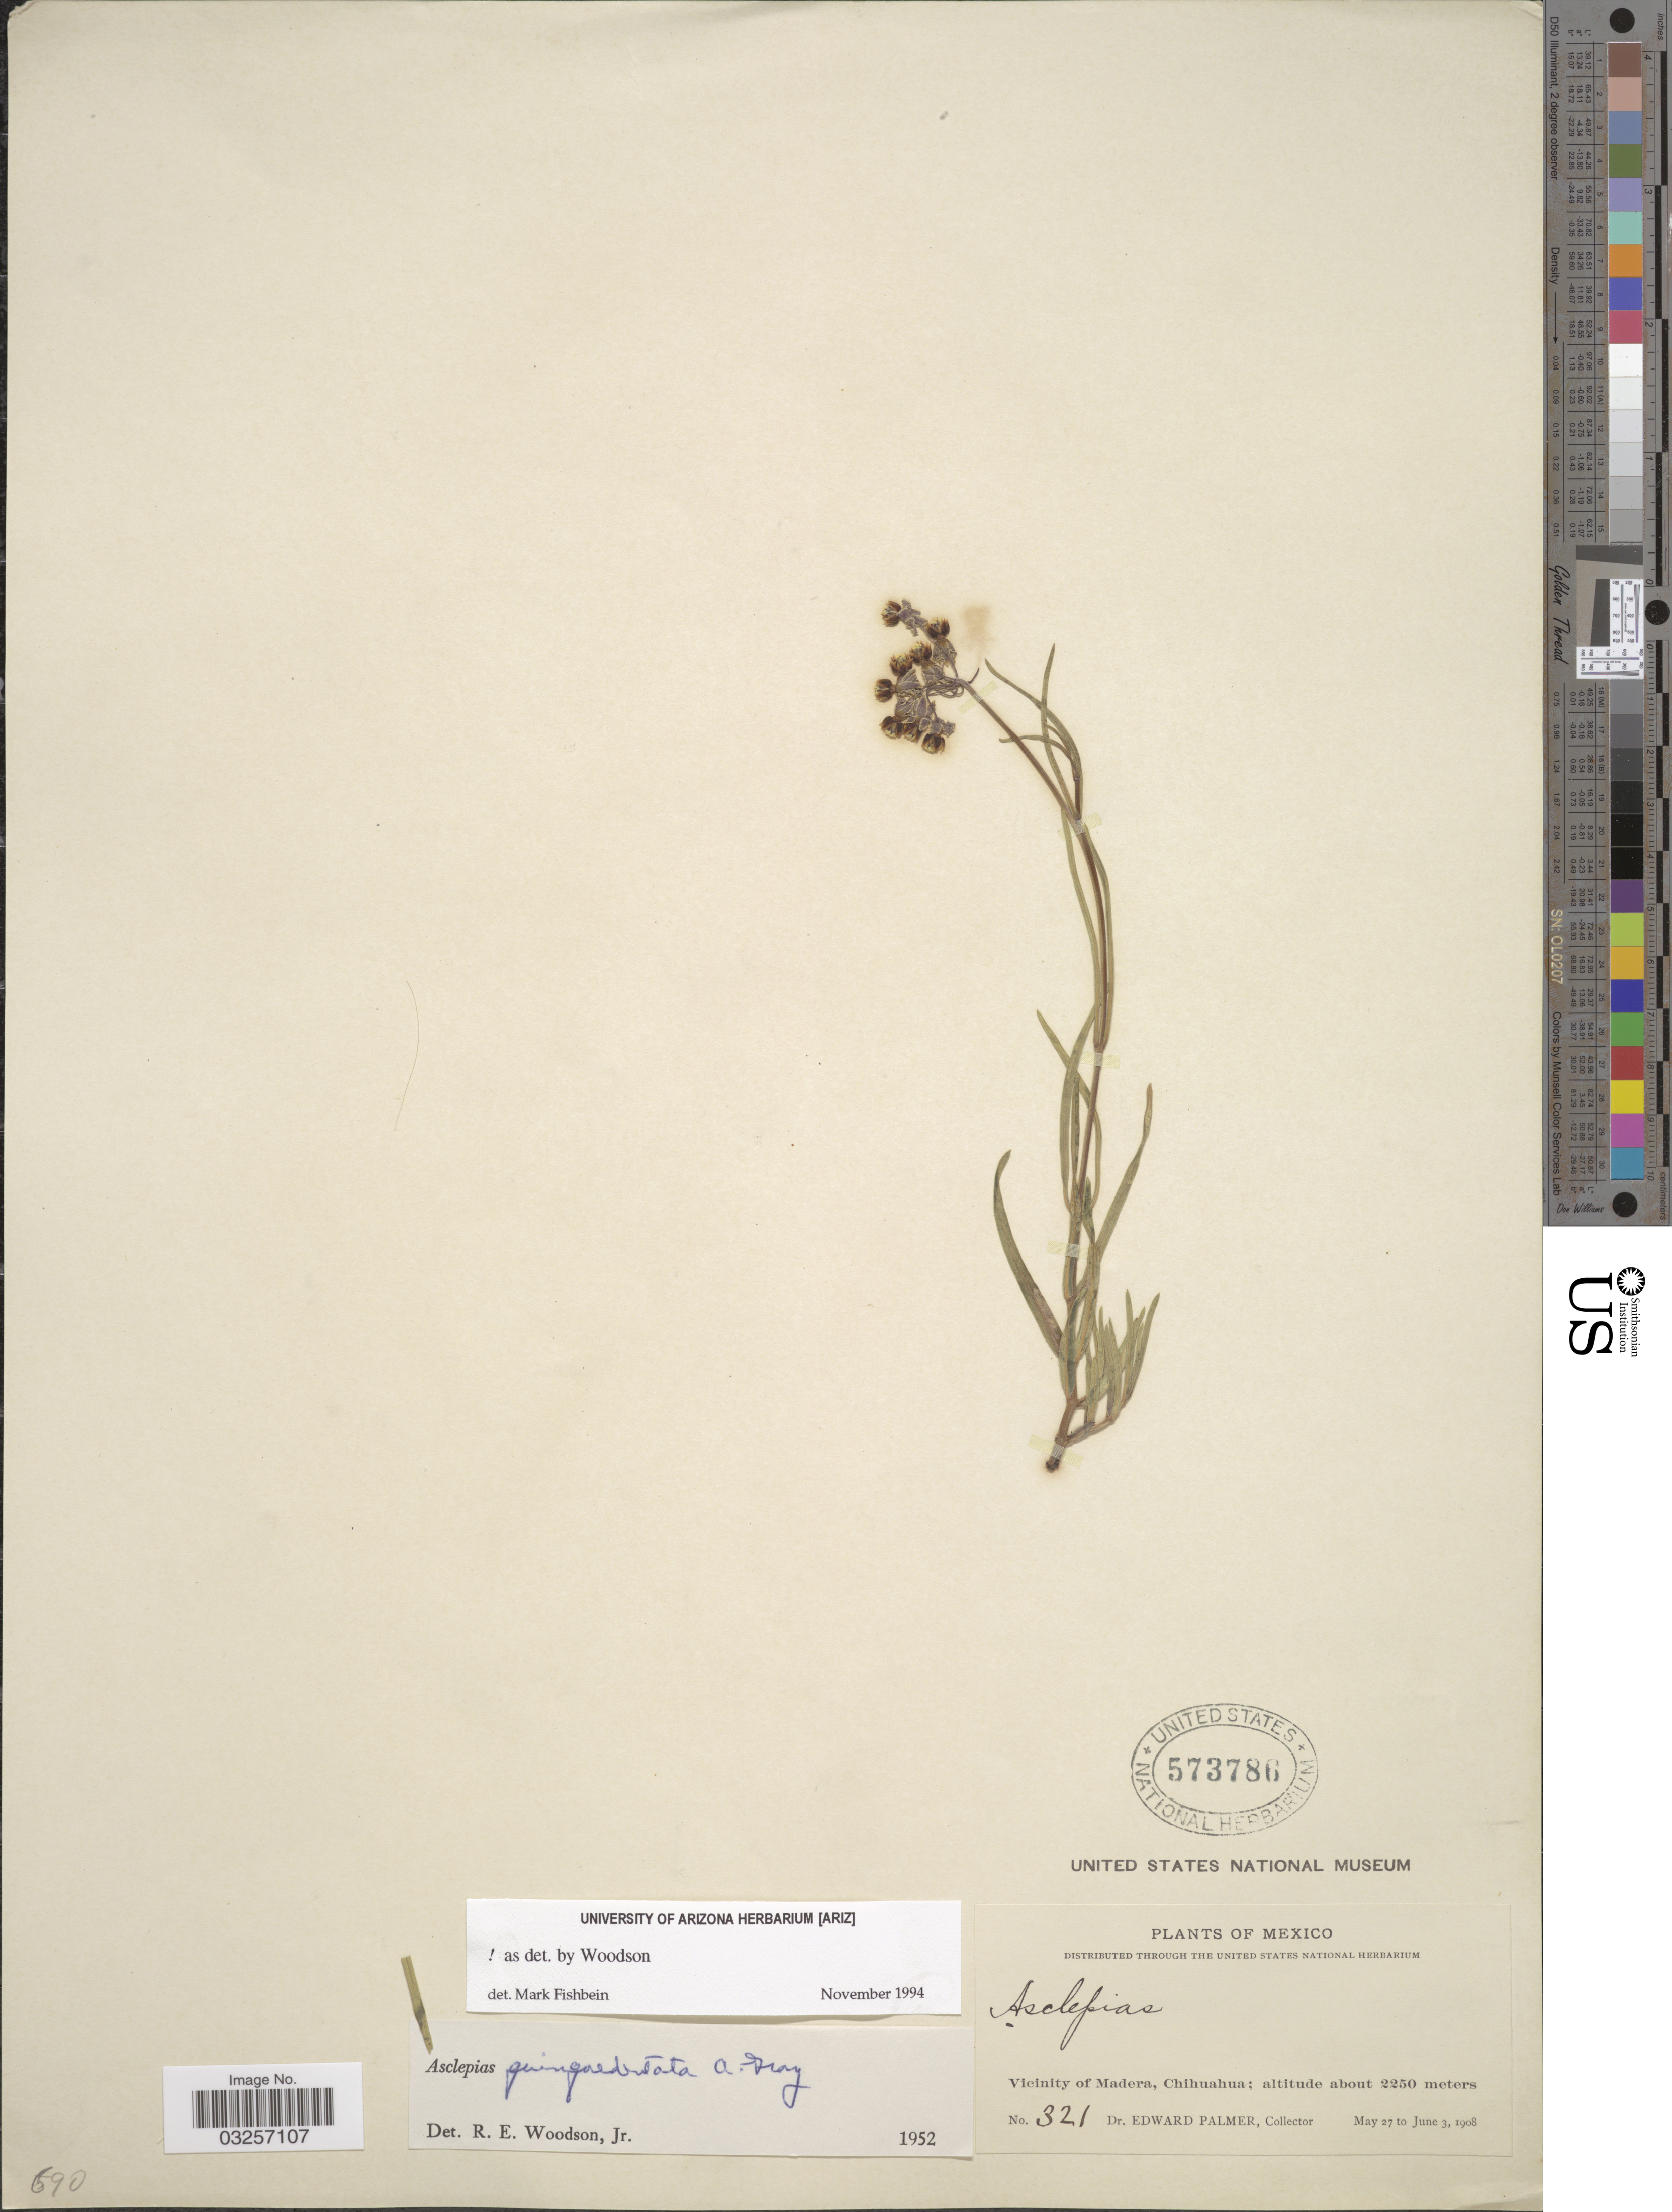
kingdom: Plantae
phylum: Tracheophyta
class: Magnoliopsida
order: Gentianales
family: Apocynaceae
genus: Asclepias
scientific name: Asclepias quinquedentata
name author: A. Gray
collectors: E. Palmer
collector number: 321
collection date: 1908-05-27/1908-06-03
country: Mexico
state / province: Chihuahua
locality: Vicinity of Madera.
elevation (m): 2250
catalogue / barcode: US 573786